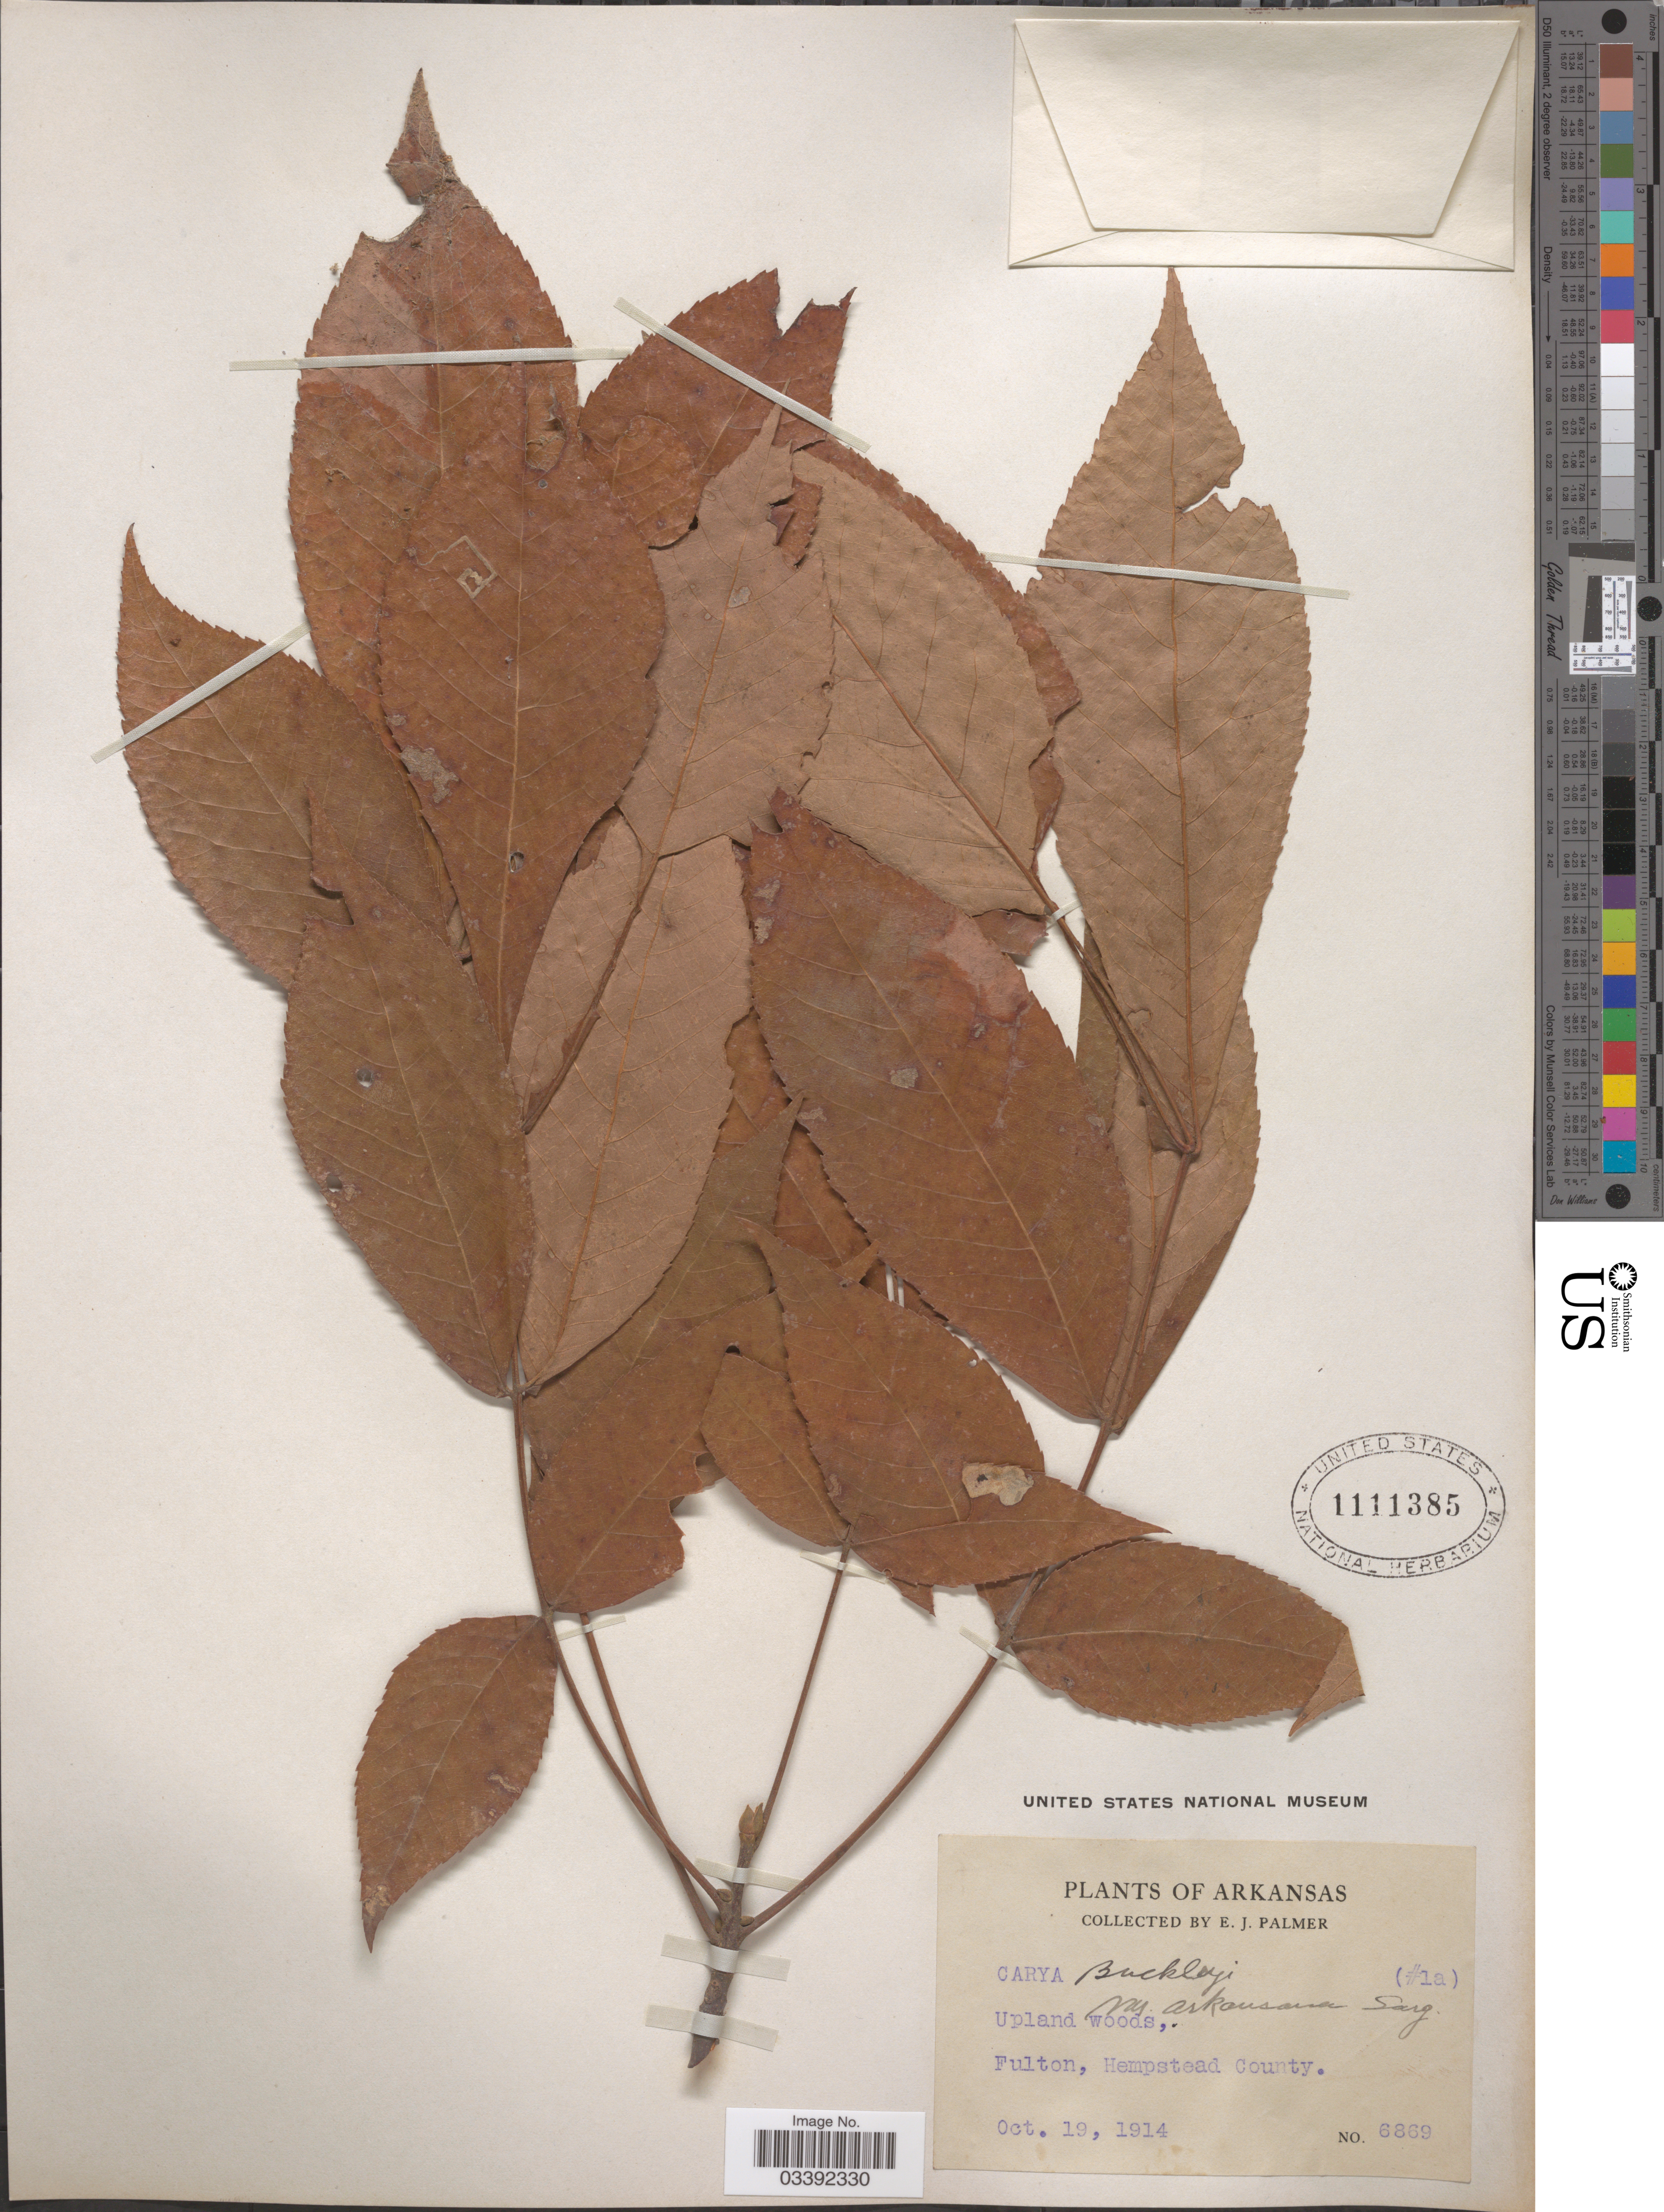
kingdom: Plantae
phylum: Tracheophyta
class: Magnoliopsida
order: Fagales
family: Juglandaceae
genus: Carya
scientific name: Carya texana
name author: Buckley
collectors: E. J. Palmer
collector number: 6869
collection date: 1914-10-19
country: United States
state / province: Arkansas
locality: Fulton, Hempstead County.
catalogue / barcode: US 1111385